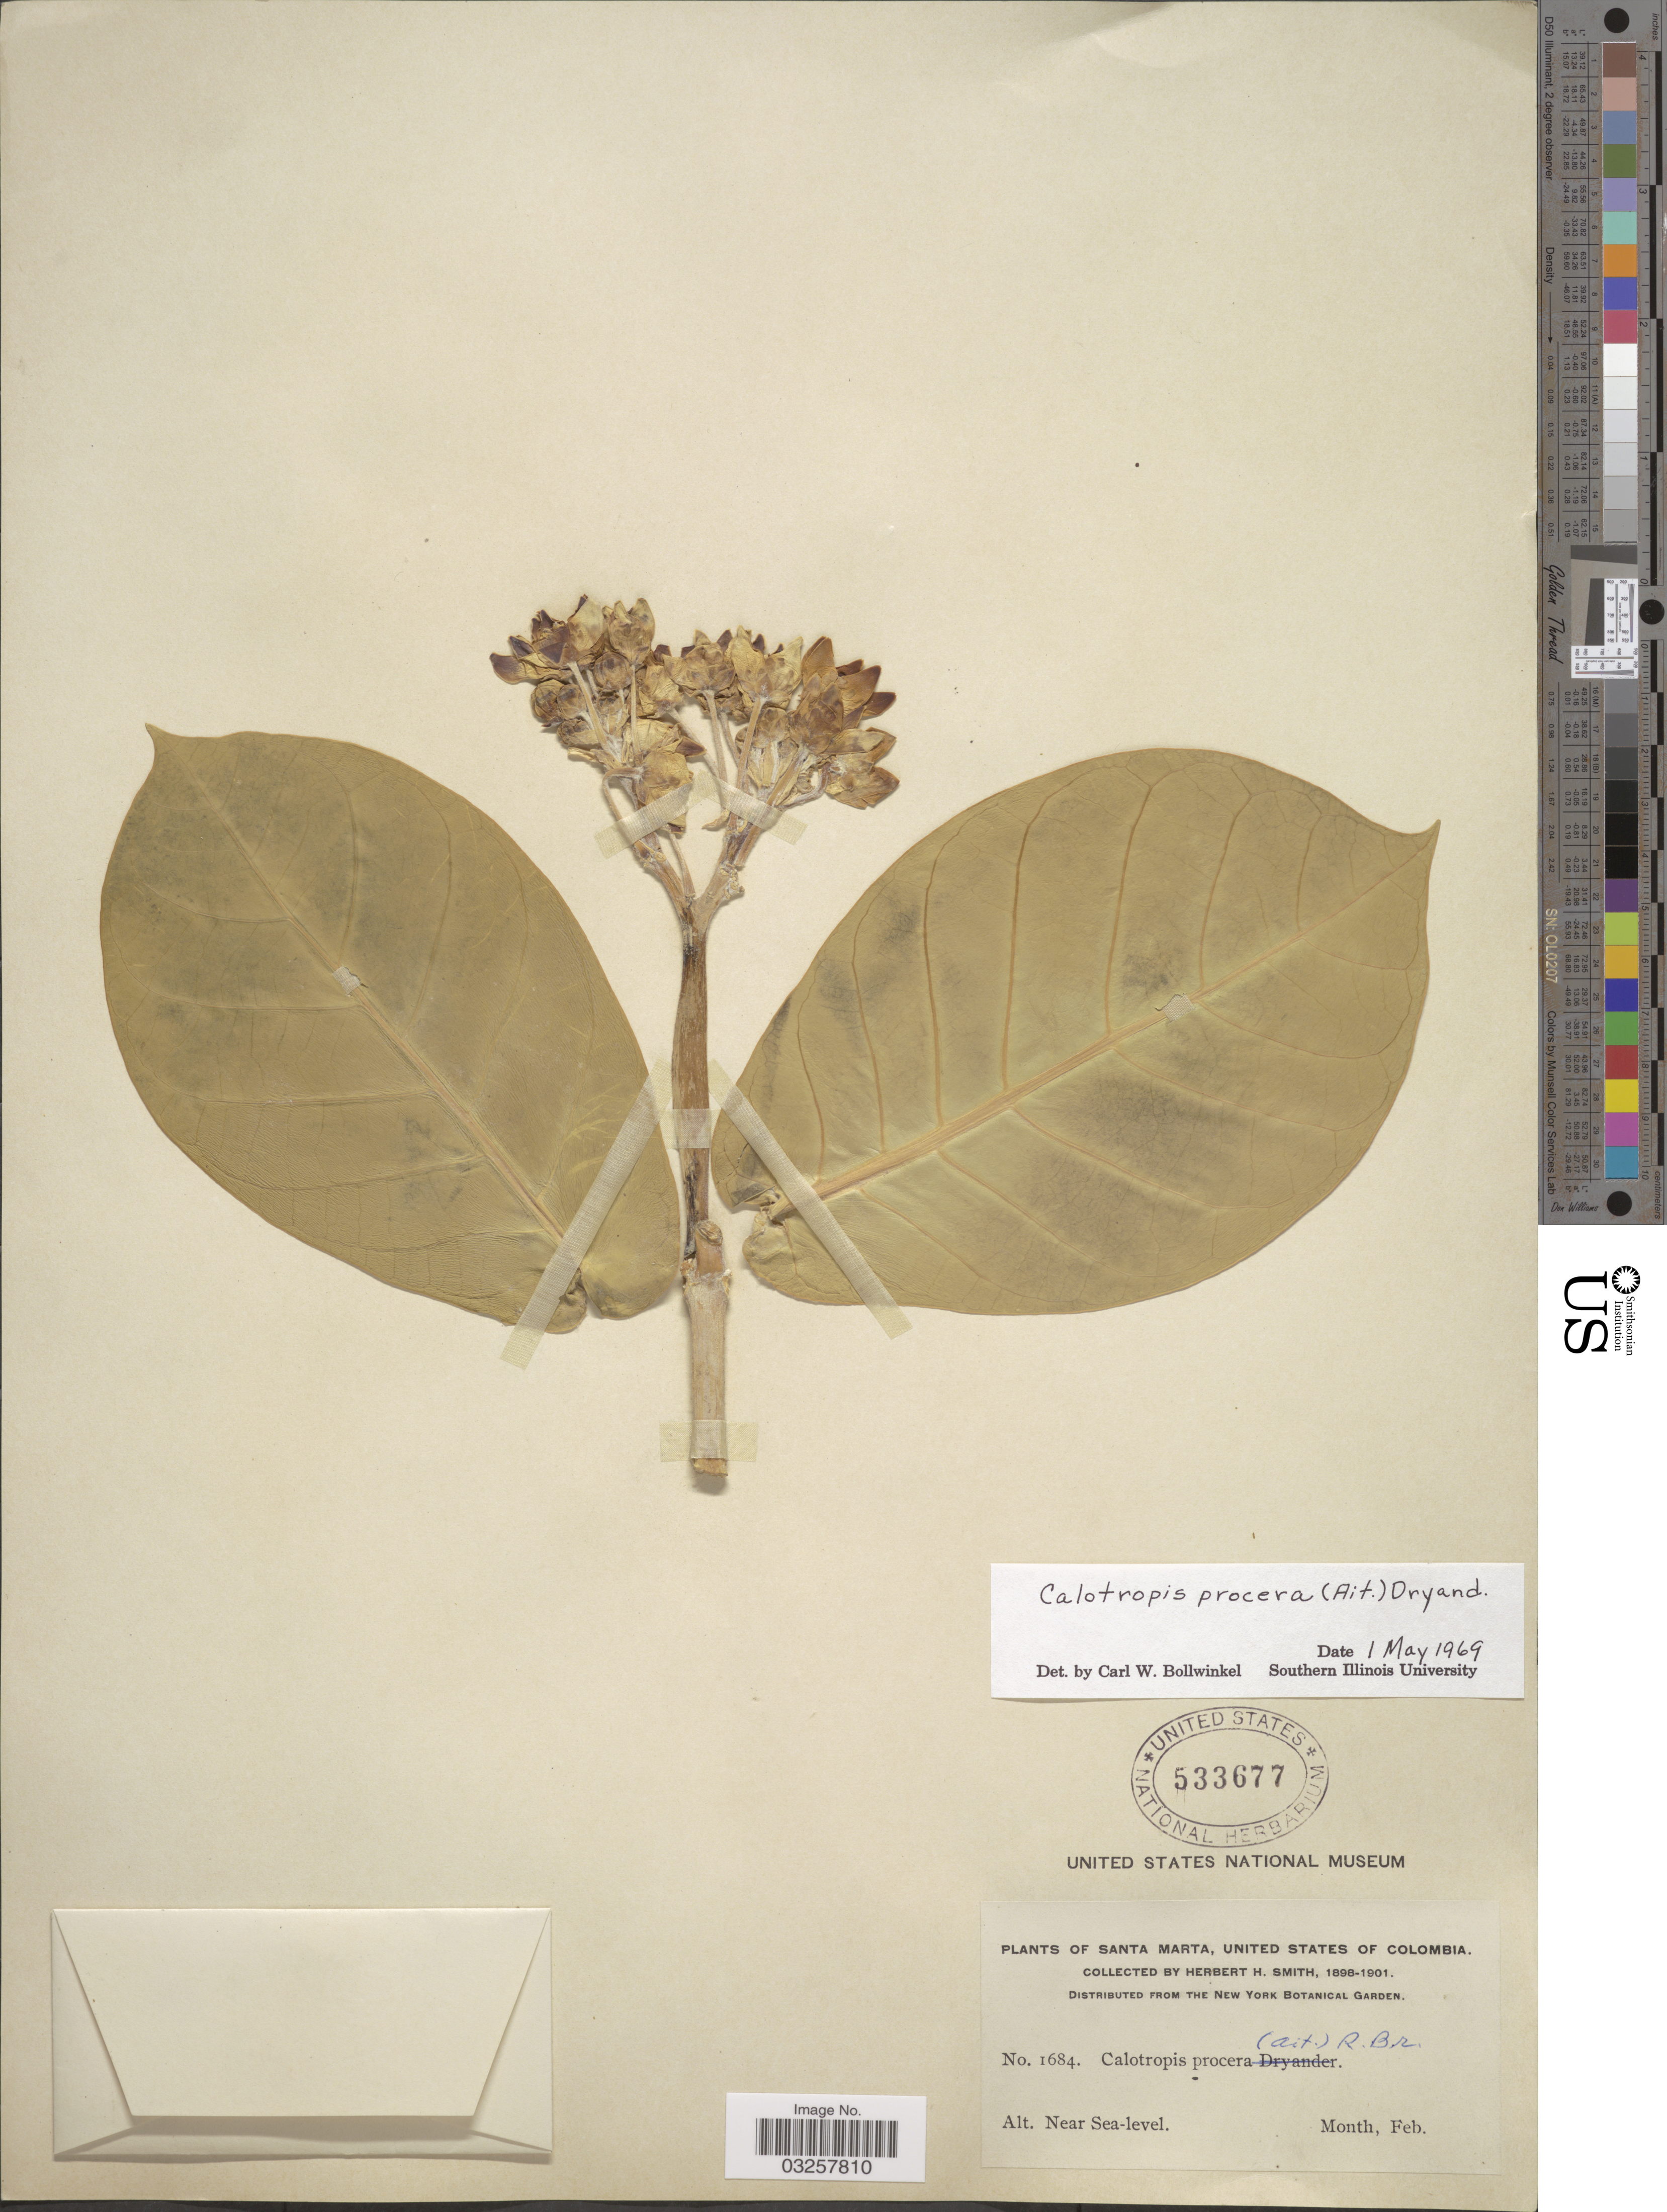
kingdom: Plantae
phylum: Tracheophyta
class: Magnoliopsida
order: Gentianales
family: Apocynaceae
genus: Calotropis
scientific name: Calotropis procera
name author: (Aiton) W.T. Aiton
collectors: Herbert H. Smith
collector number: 1684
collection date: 1898-02/1901-02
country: Colombia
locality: Santa Marta, United States of Colombia.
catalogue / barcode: US 533677